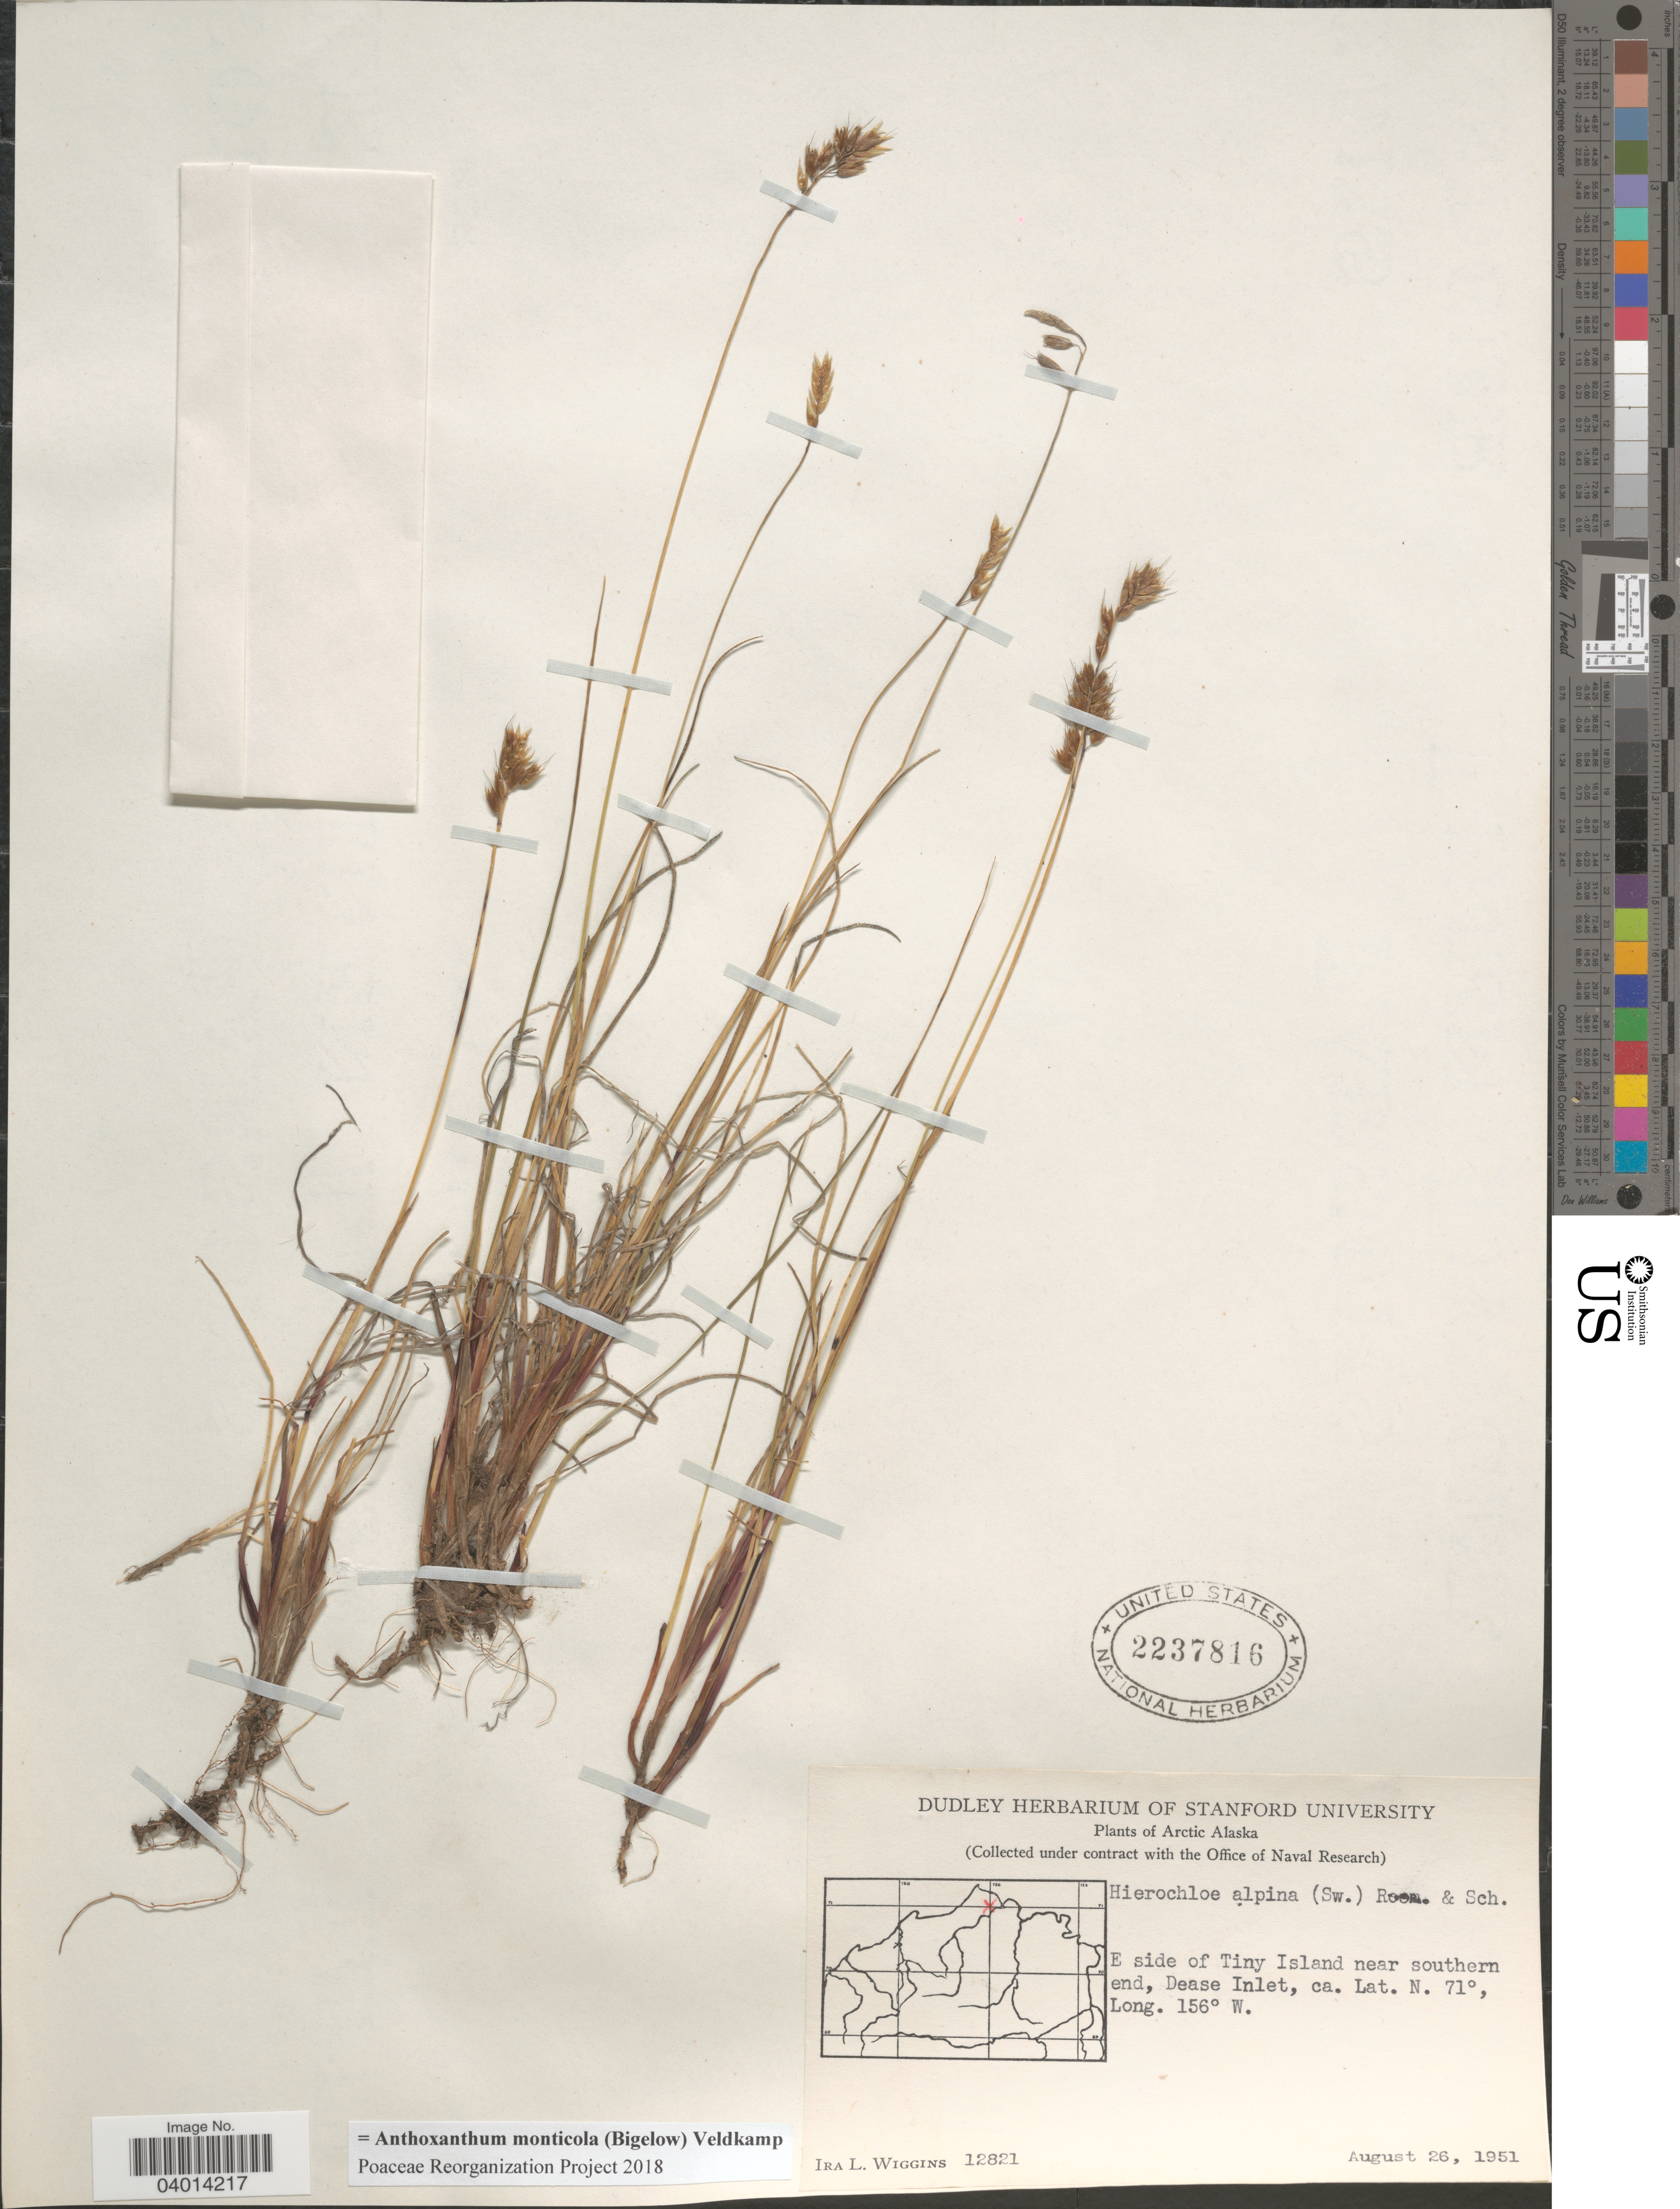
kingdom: Plantae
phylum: Tracheophyta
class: Liliopsida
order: Poales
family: Poaceae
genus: Anthoxanthum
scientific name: Anthoxanthum monticola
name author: (Bigelow) Veldkamp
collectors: I. L. Wiggins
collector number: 12821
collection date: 1951-08-26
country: United States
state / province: Alaska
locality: Arctic Alaska. E side of Tiny Island near southern end, Dease Inlet.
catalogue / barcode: US 2237816